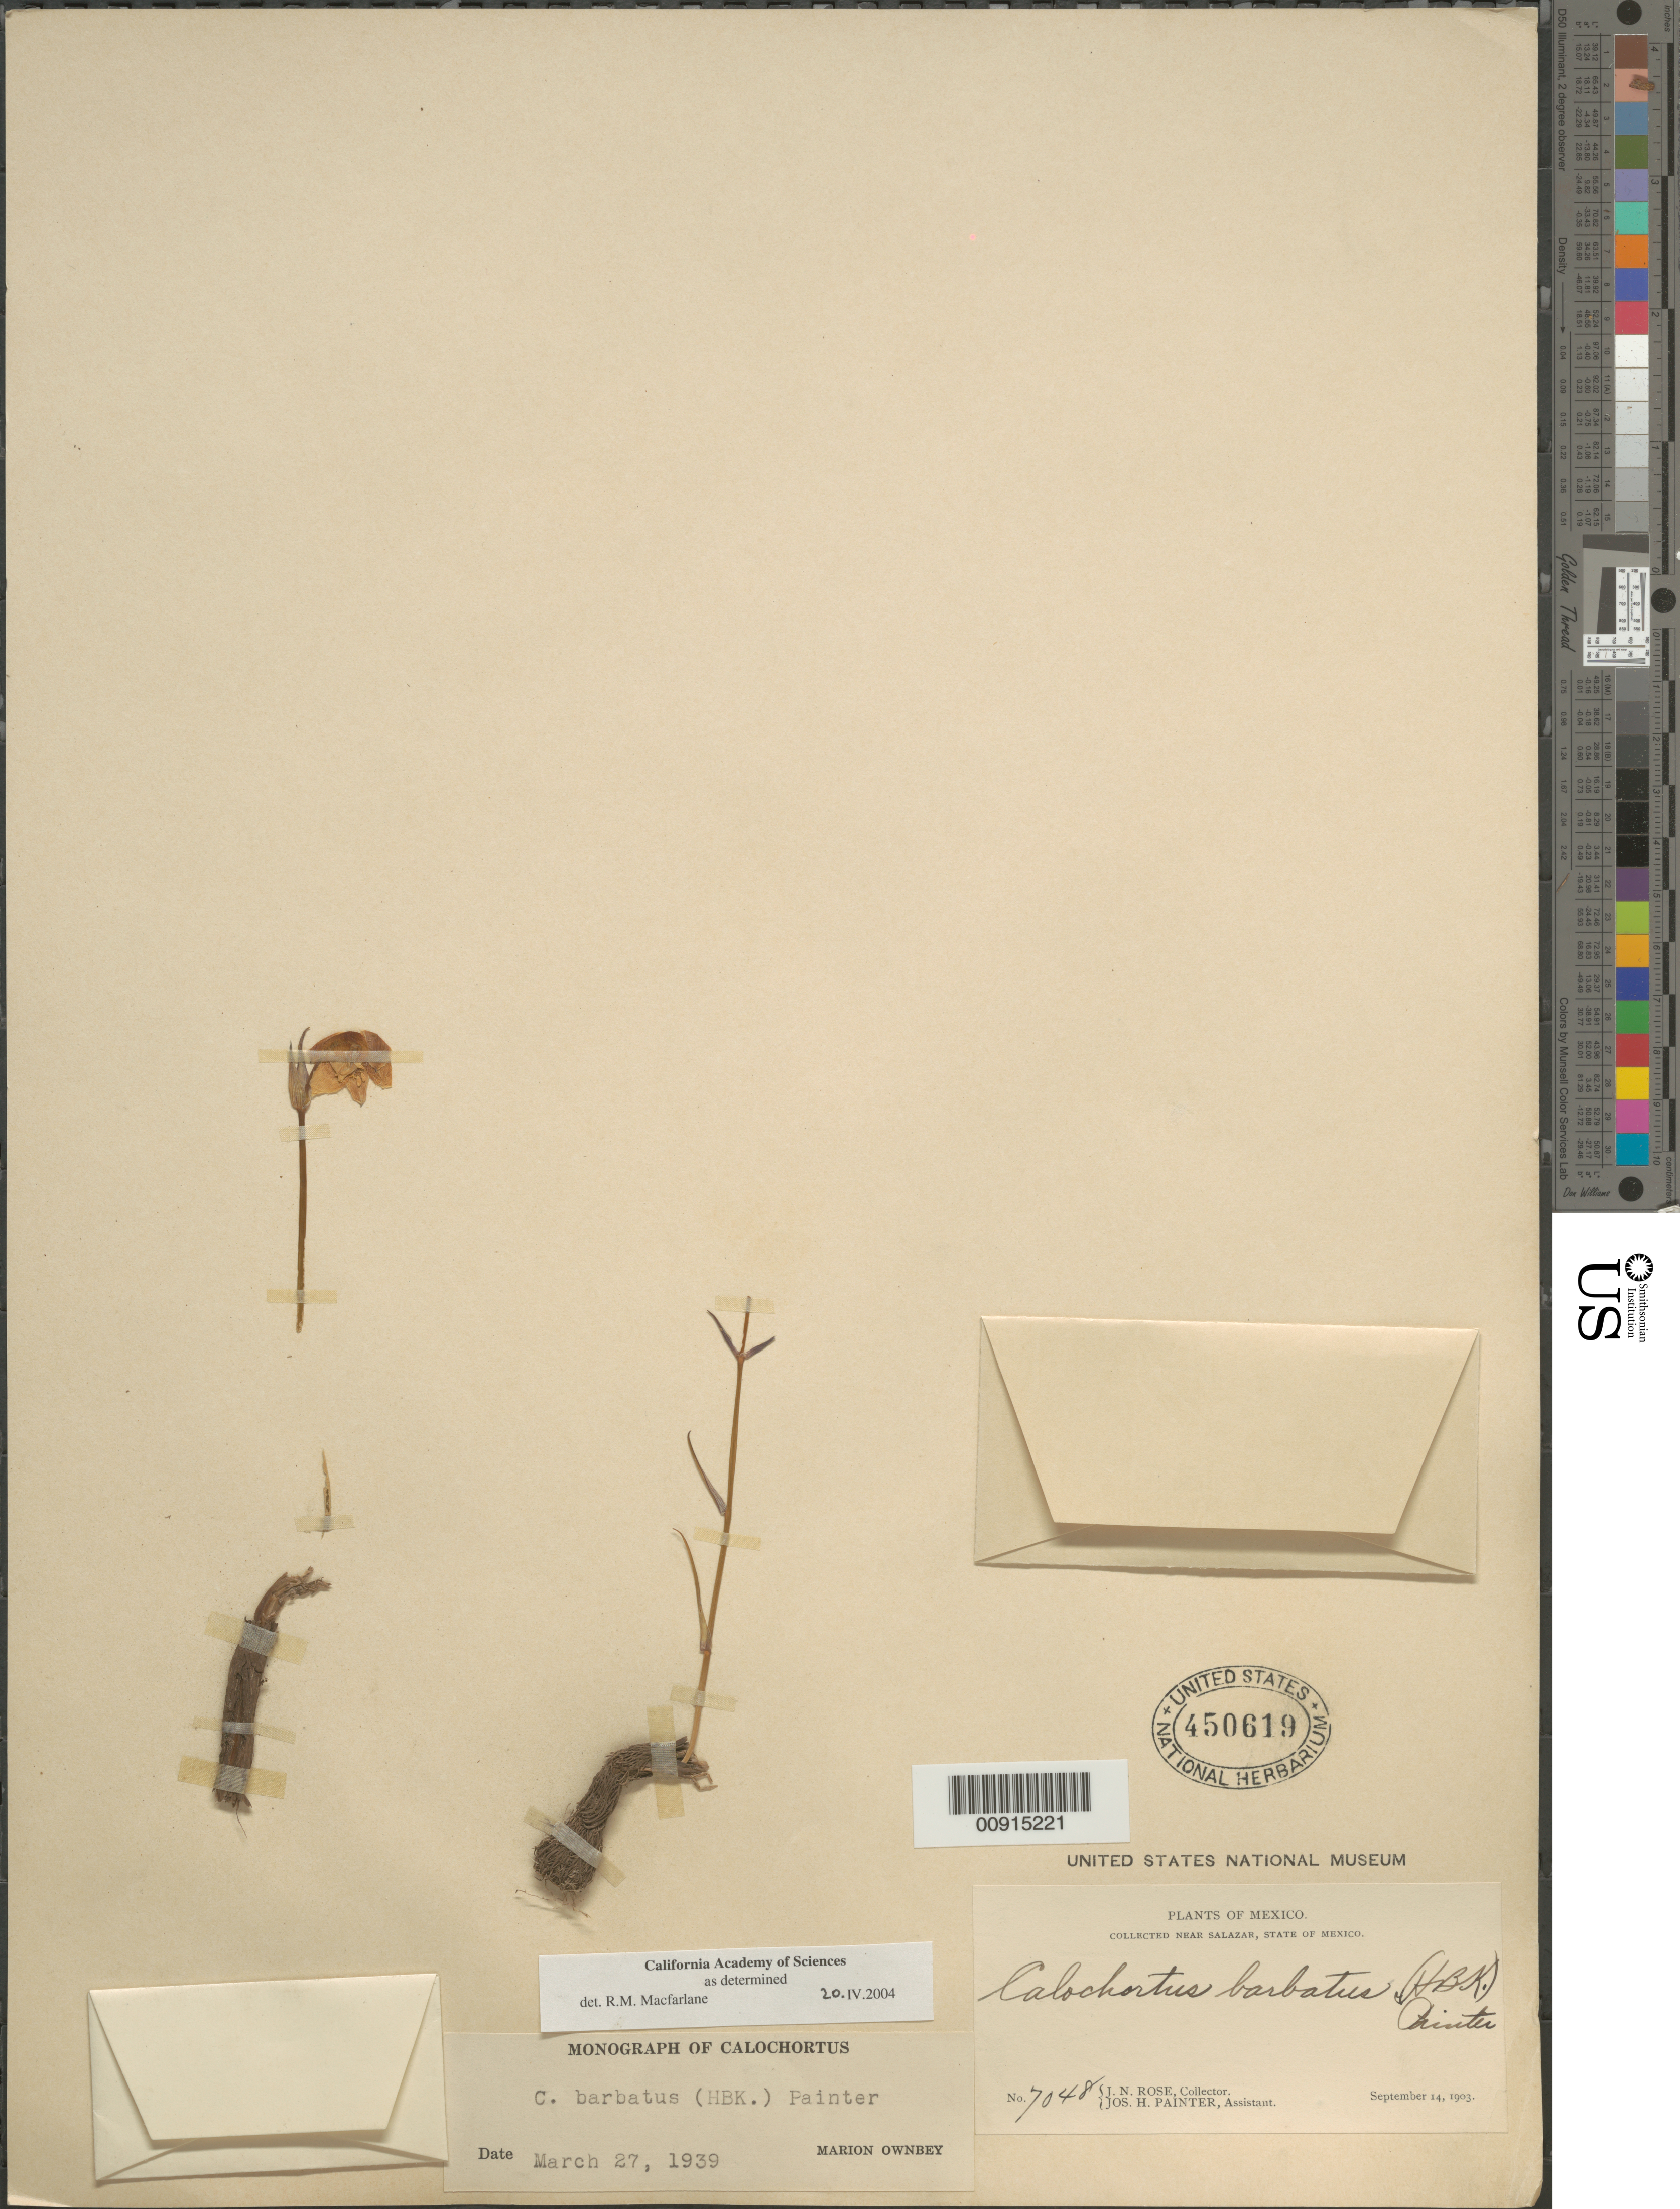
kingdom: Plantae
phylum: Tracheophyta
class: Liliopsida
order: Liliales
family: Liliaceae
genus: Calochortus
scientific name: Calochortus barbatus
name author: (Kunth) J.H. Painter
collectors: J. N. Rose & J. H. Painter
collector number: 7048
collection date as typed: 14 Sep 1903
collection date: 1903-09-14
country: Mexico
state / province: México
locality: Near Salazar, State of México.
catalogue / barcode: US 450619